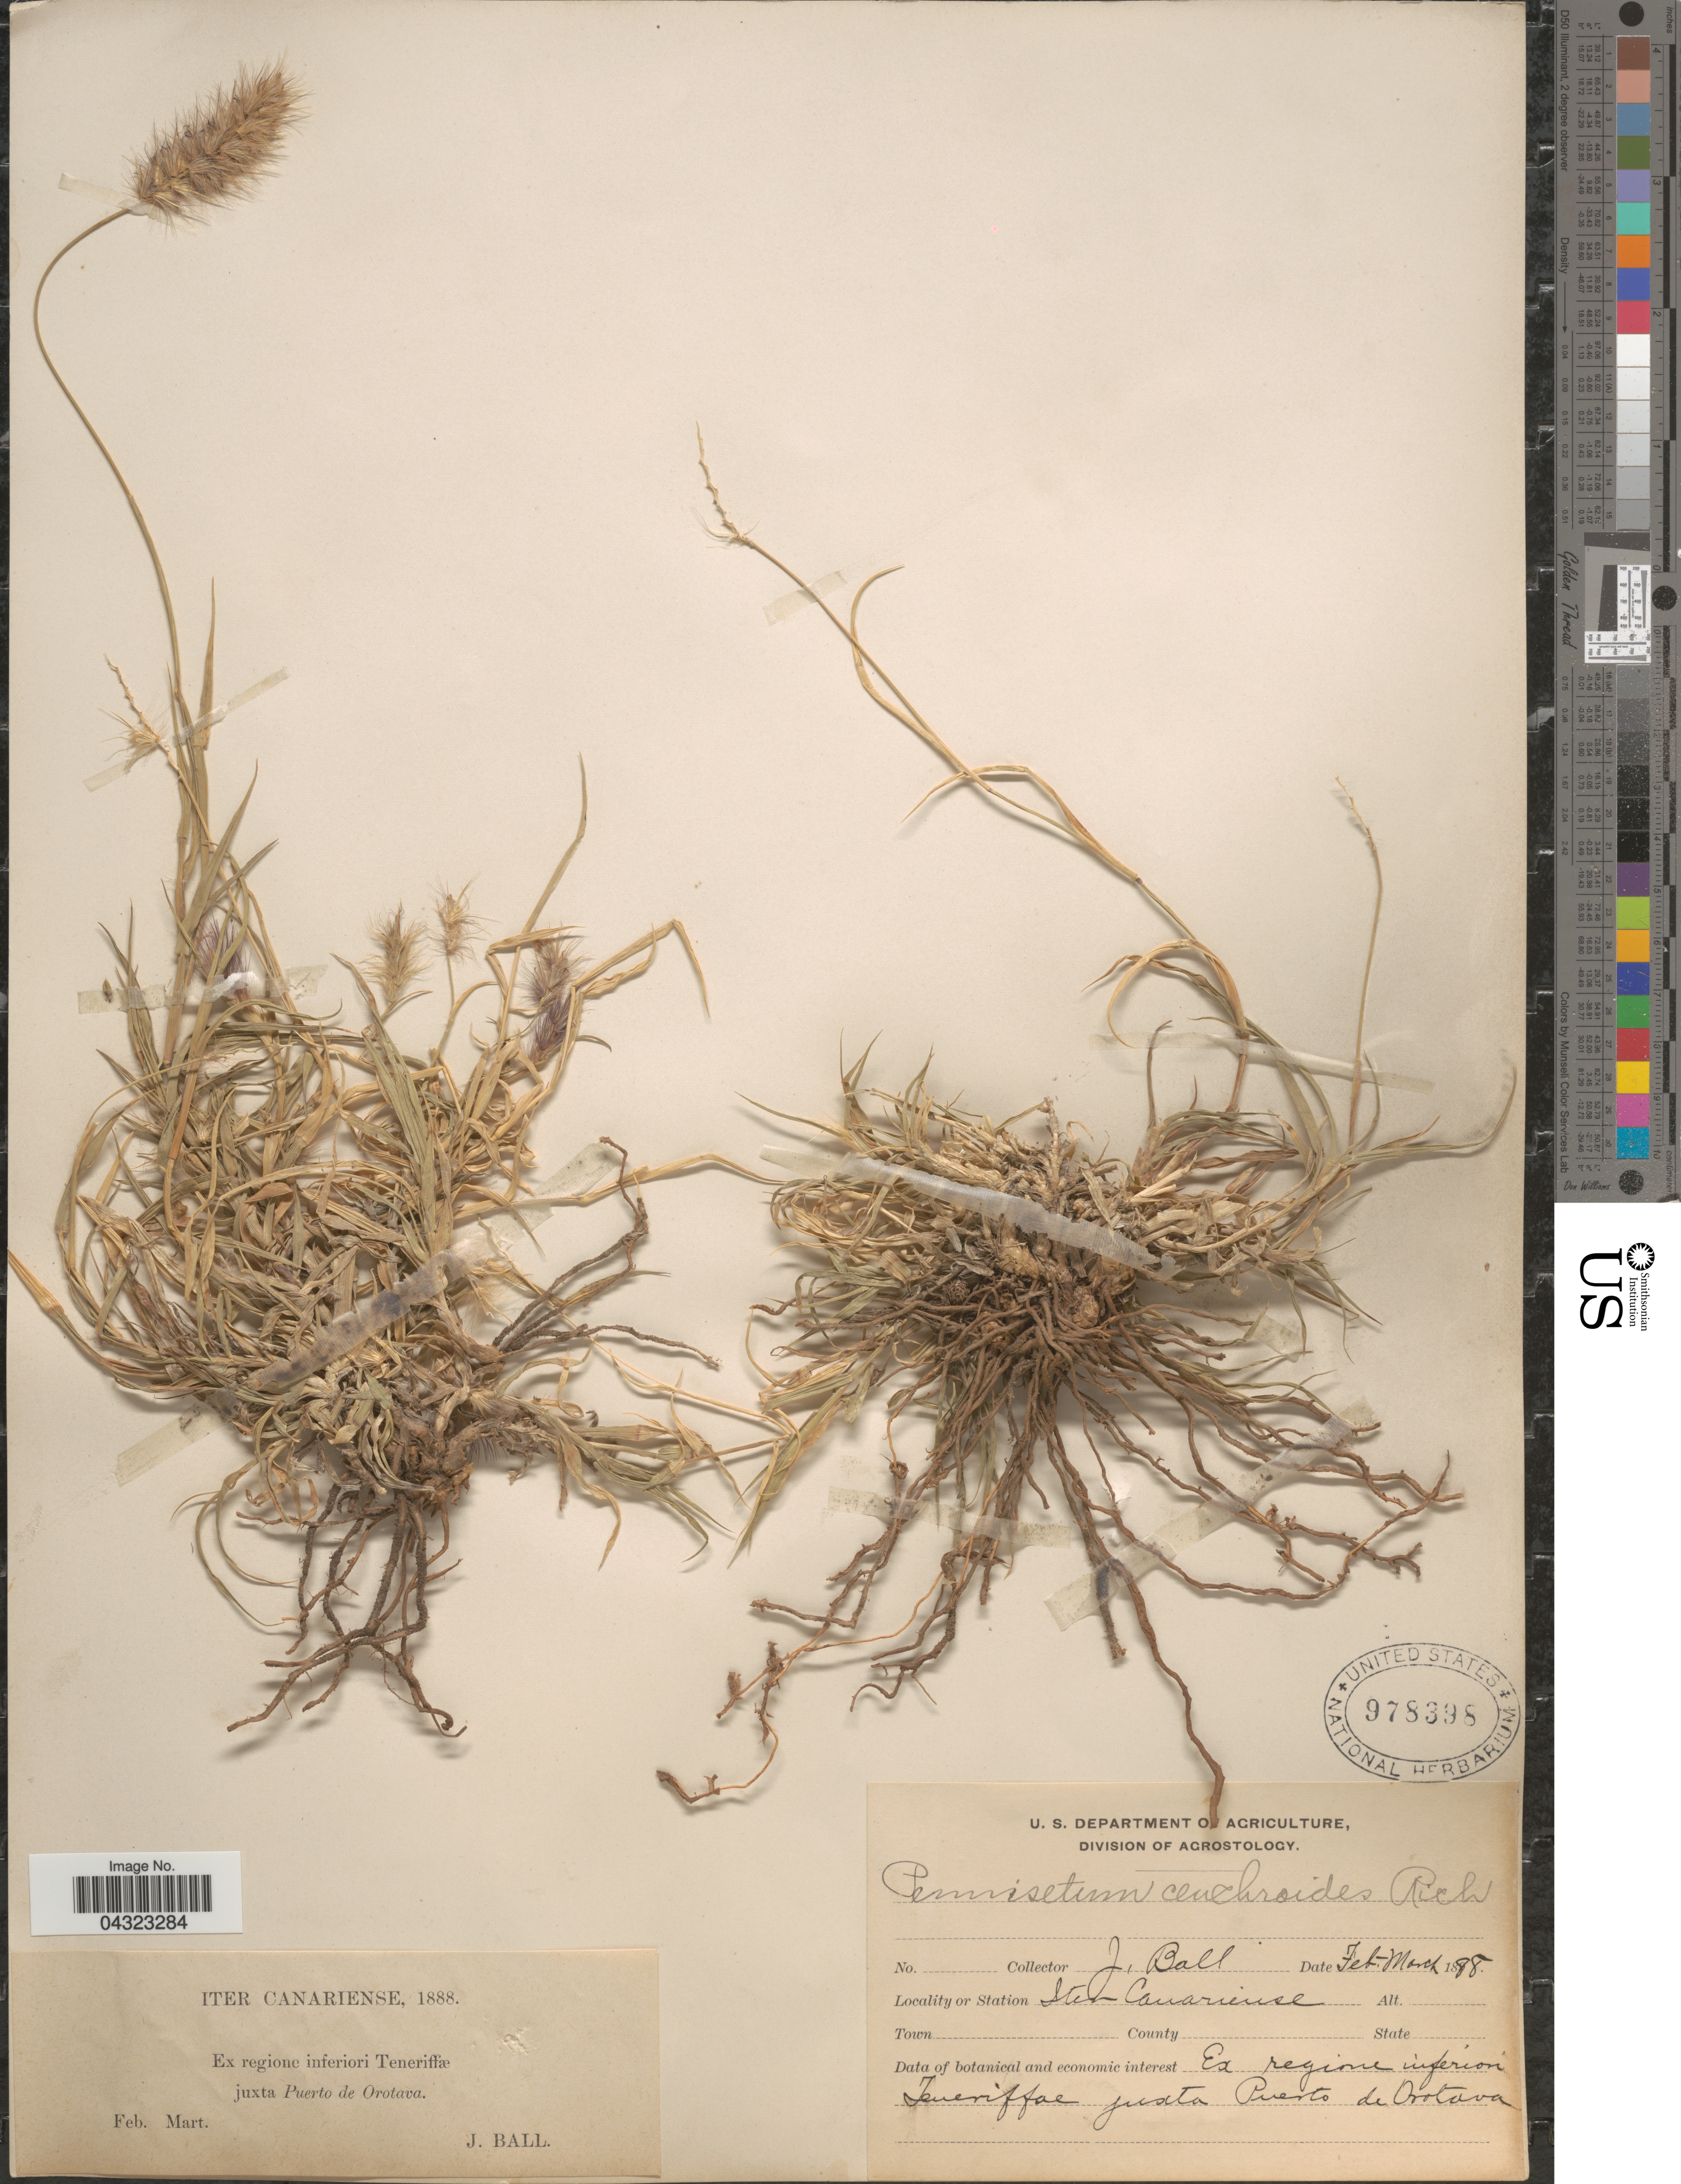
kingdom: Plantae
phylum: Tracheophyta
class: Liliopsida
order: Poales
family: Poaceae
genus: Cenchrus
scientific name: Cenchrus ciliaris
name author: L.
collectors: J. Ball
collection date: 1888-02/1888-03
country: Spain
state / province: Canarias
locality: Iter Canariense. Ex regione inferiori Teneriffæ juxta Puerto de Orotava.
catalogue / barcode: US 978398